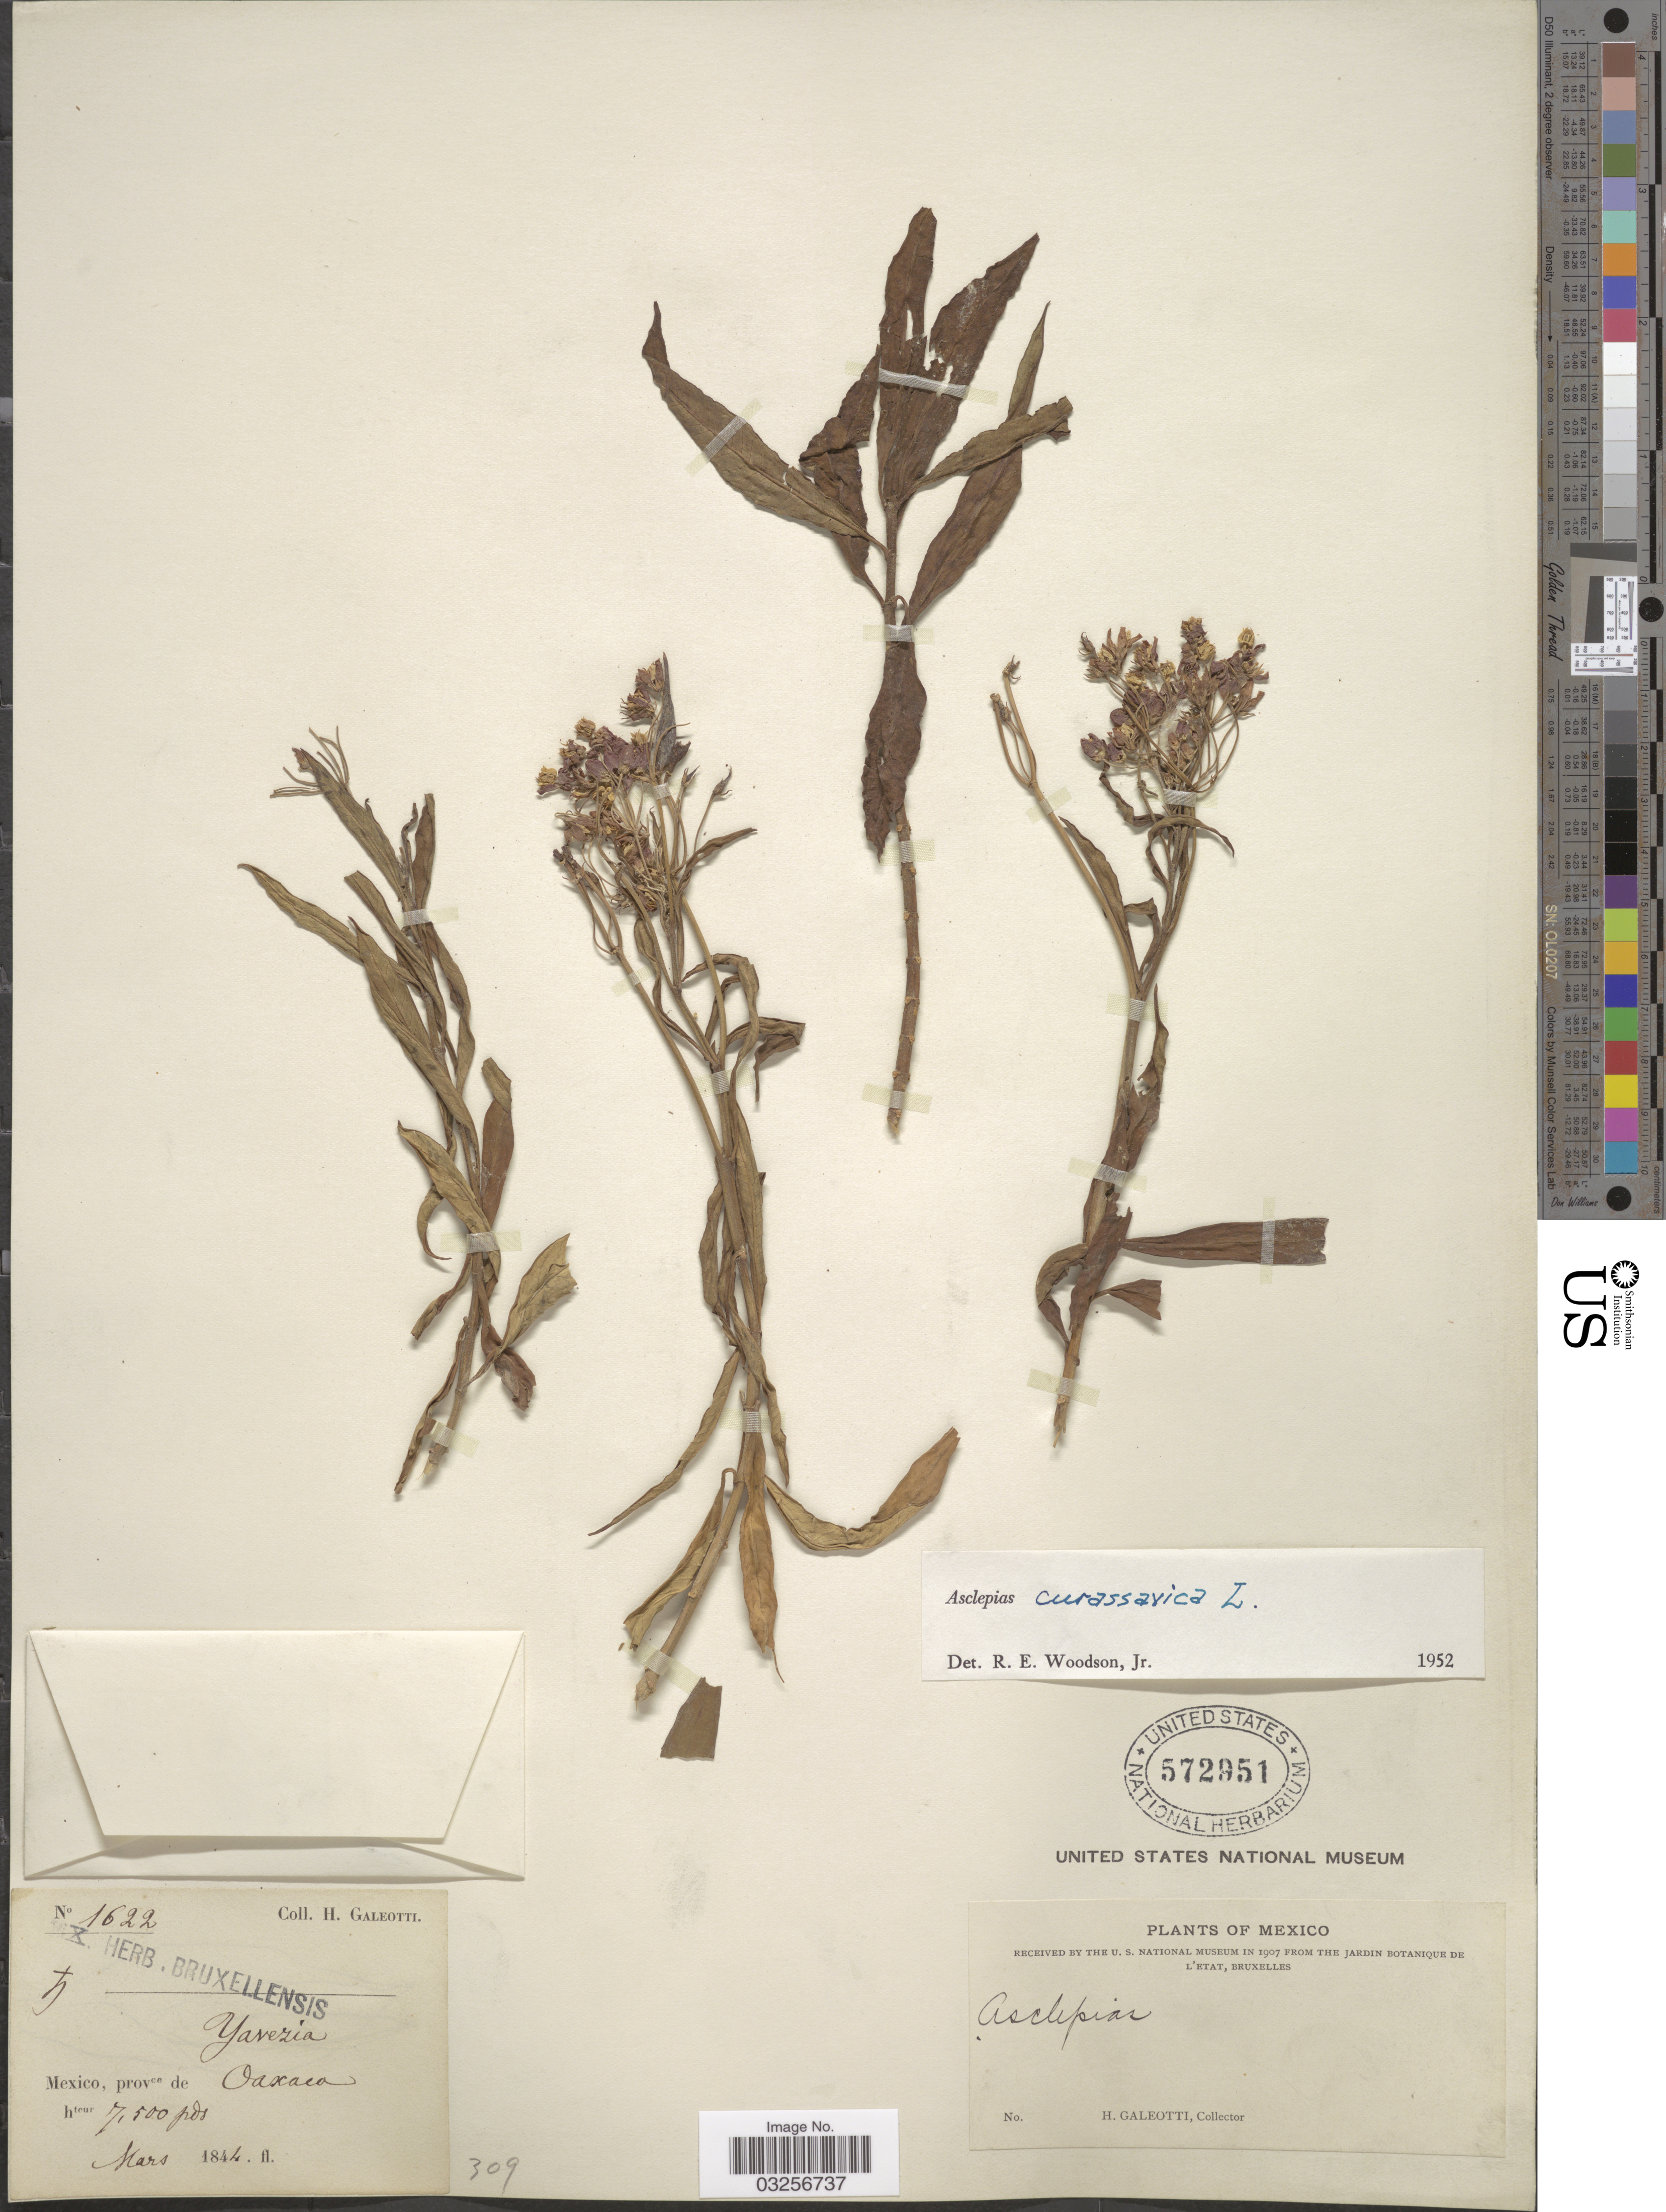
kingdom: Plantae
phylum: Tracheophyta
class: Magnoliopsida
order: Gentianales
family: Apocynaceae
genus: Asclepias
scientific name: Asclepias curassavica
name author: L.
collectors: H. G. Galeotti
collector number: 1622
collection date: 1844-03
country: Mexico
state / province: Oaxaca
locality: Yavezia.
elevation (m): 2286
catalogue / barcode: US 572951